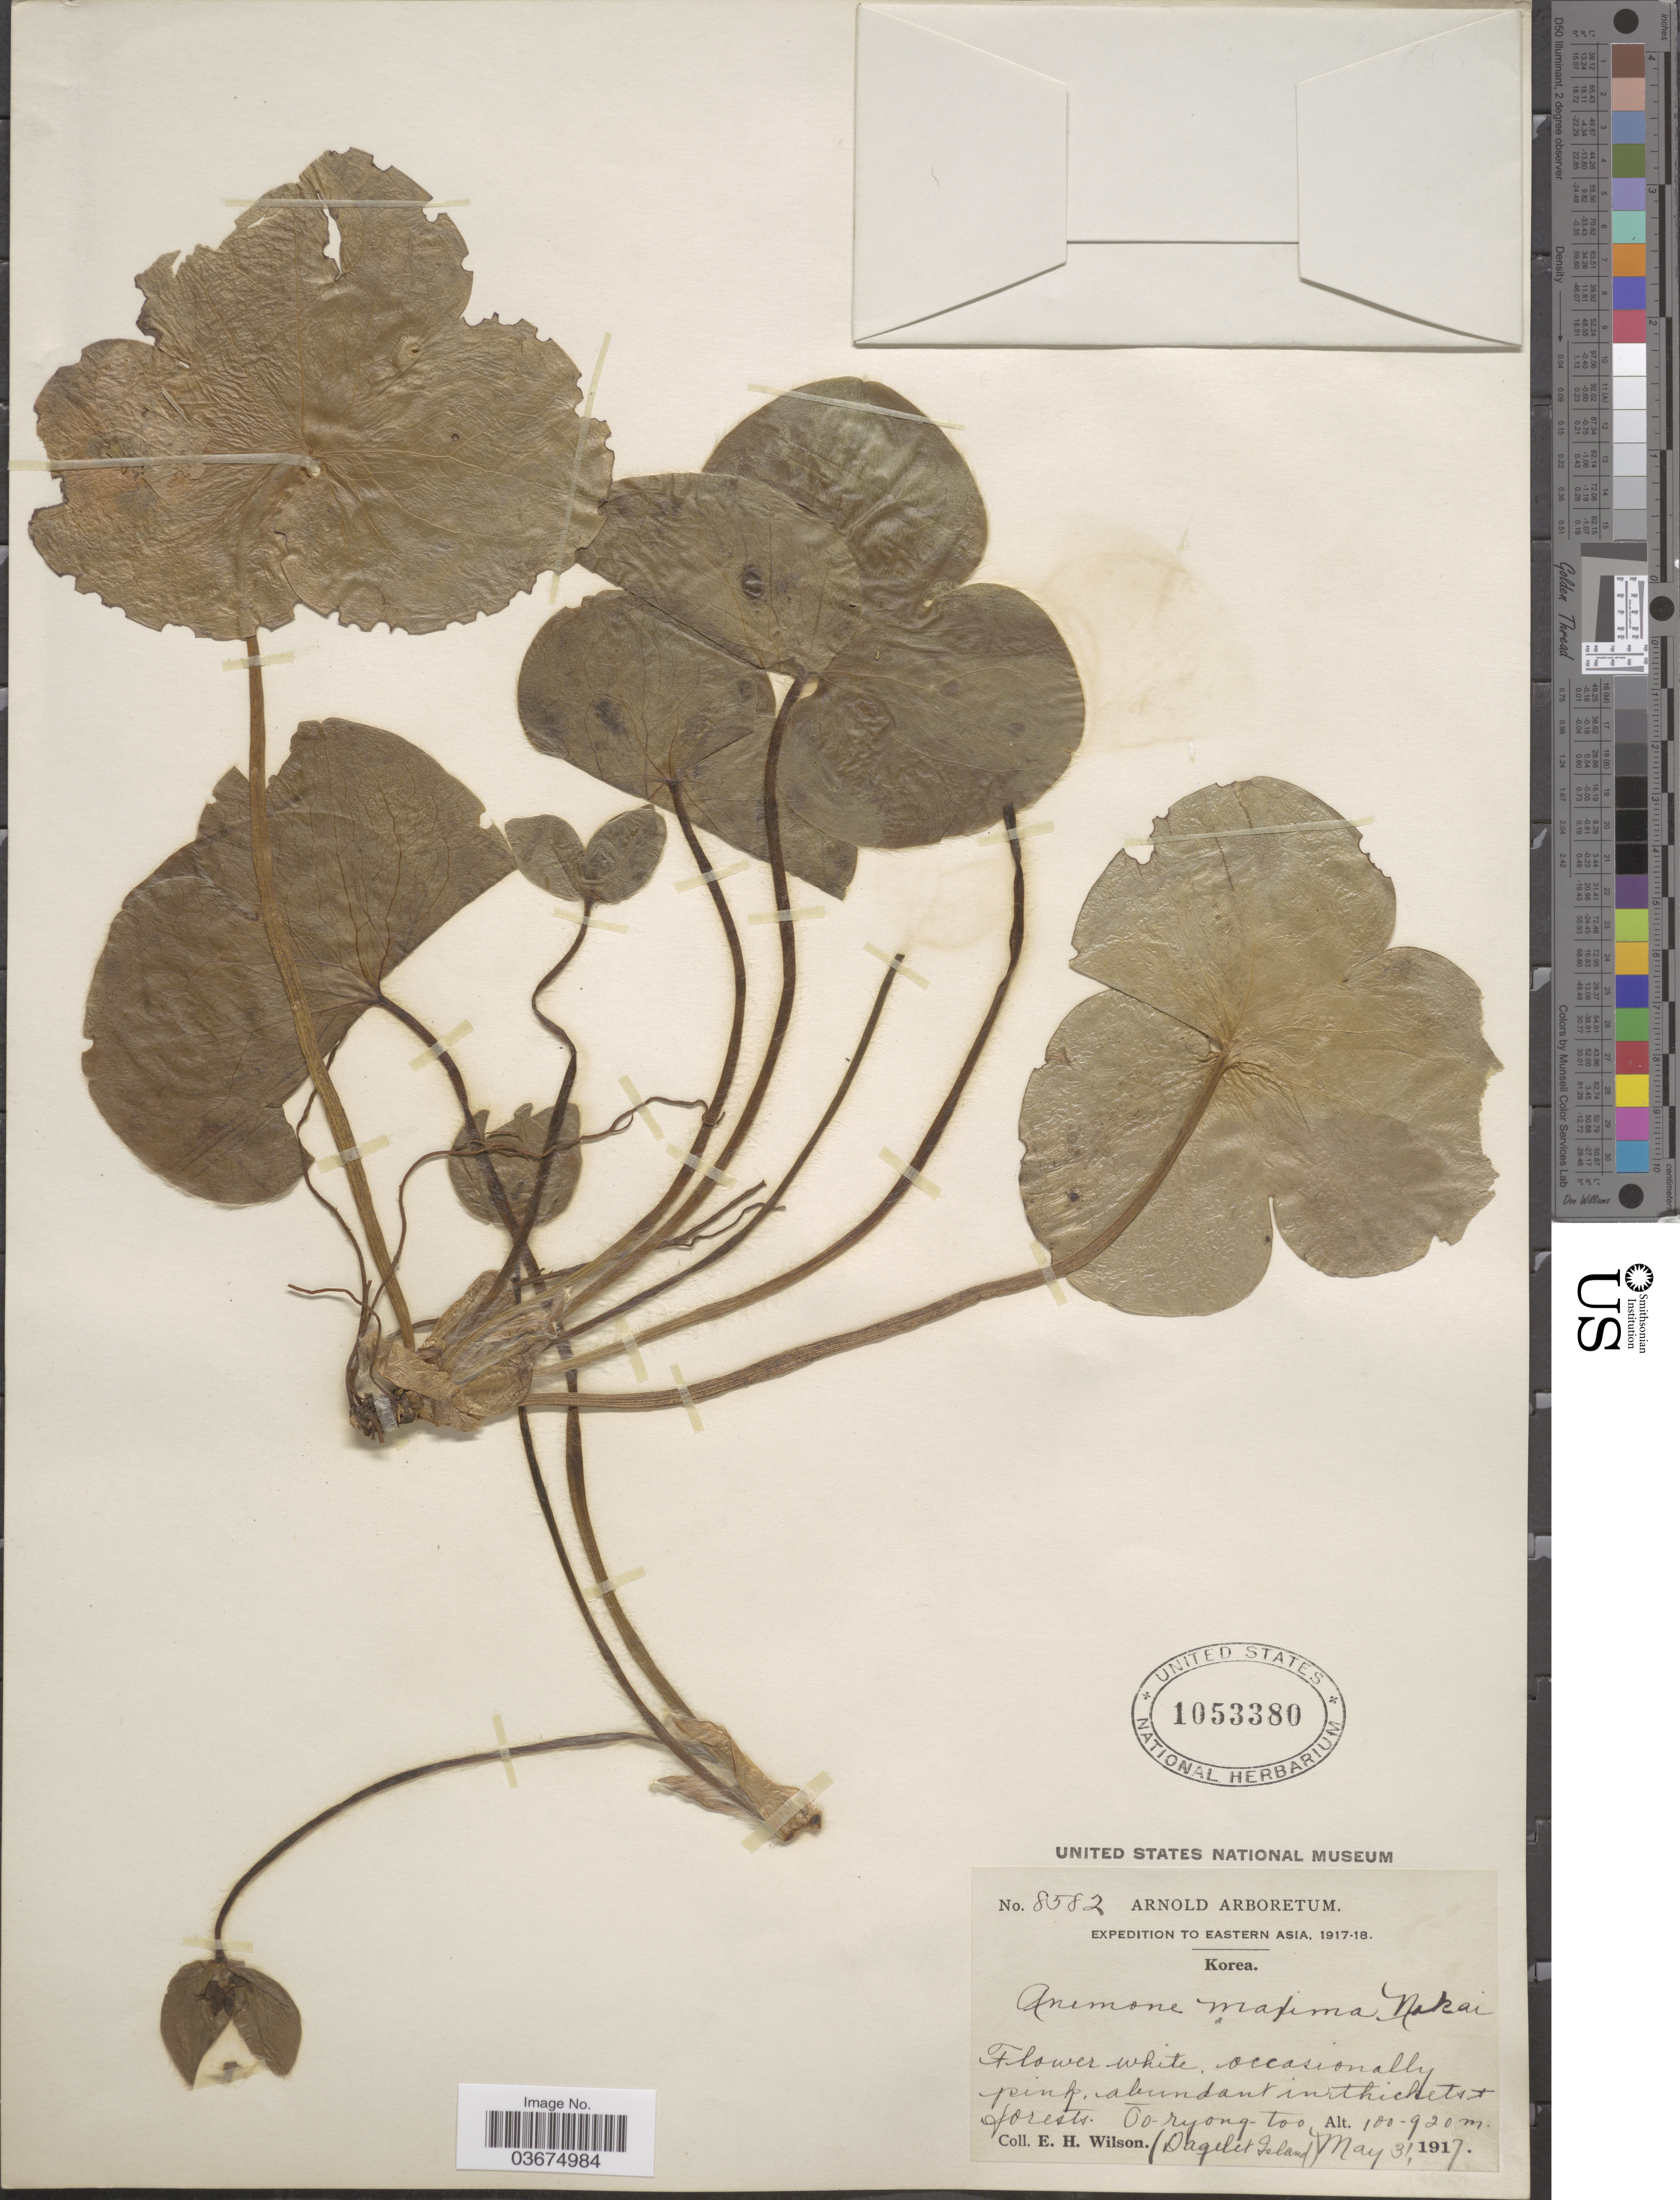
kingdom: Plantae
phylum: Tracheophyta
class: Magnoliopsida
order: Ranunculales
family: Ranunculaceae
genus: Hepatica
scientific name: Hepatica maxima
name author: Nakai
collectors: E. Wilson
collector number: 8582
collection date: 1917-05-31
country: South Korea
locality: Eastern Asia. Abundant in thickets & forests. Oo-ryong-too. (Dagelet Island).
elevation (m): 100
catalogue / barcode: US 1053380